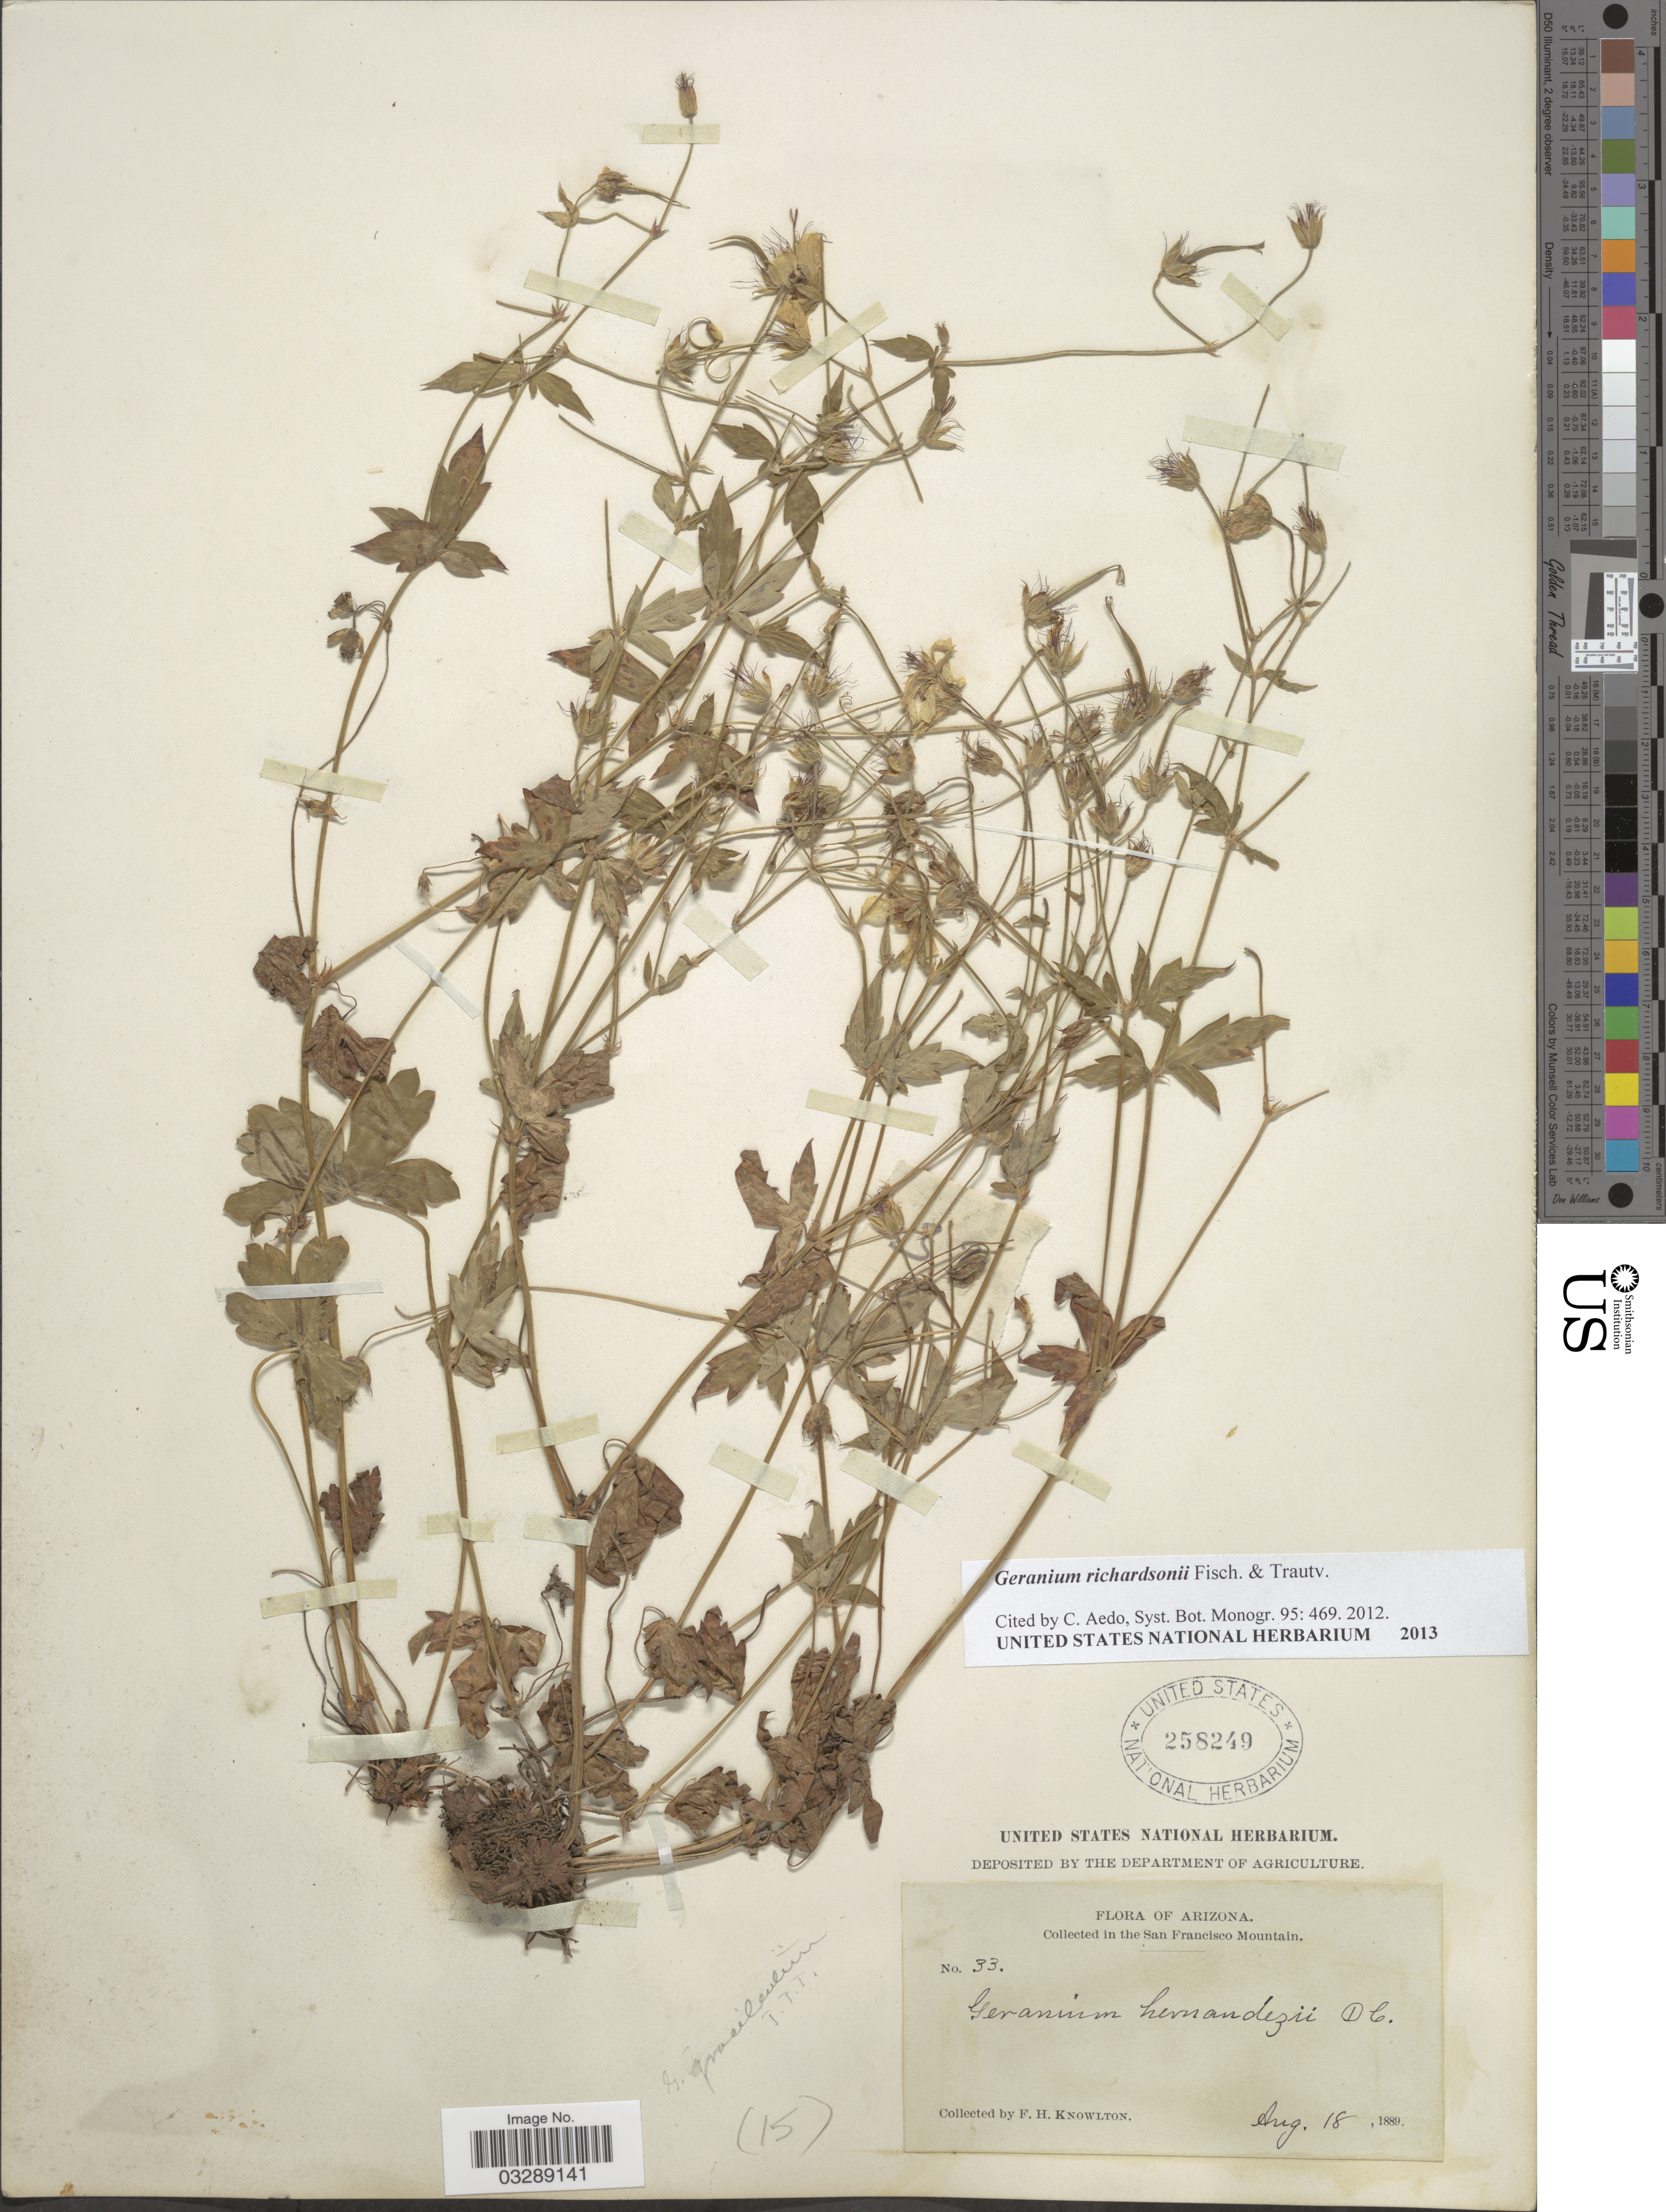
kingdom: Plantae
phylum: Tracheophyta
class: Magnoliopsida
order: Geraniales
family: Geraniaceae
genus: Geranium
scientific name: Geranium richardsonii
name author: Fisch. & Trautv.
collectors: F. H. Knowlton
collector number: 33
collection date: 1889-08-18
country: United States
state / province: Arizona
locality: San Francisco Mountain.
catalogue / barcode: US 258249